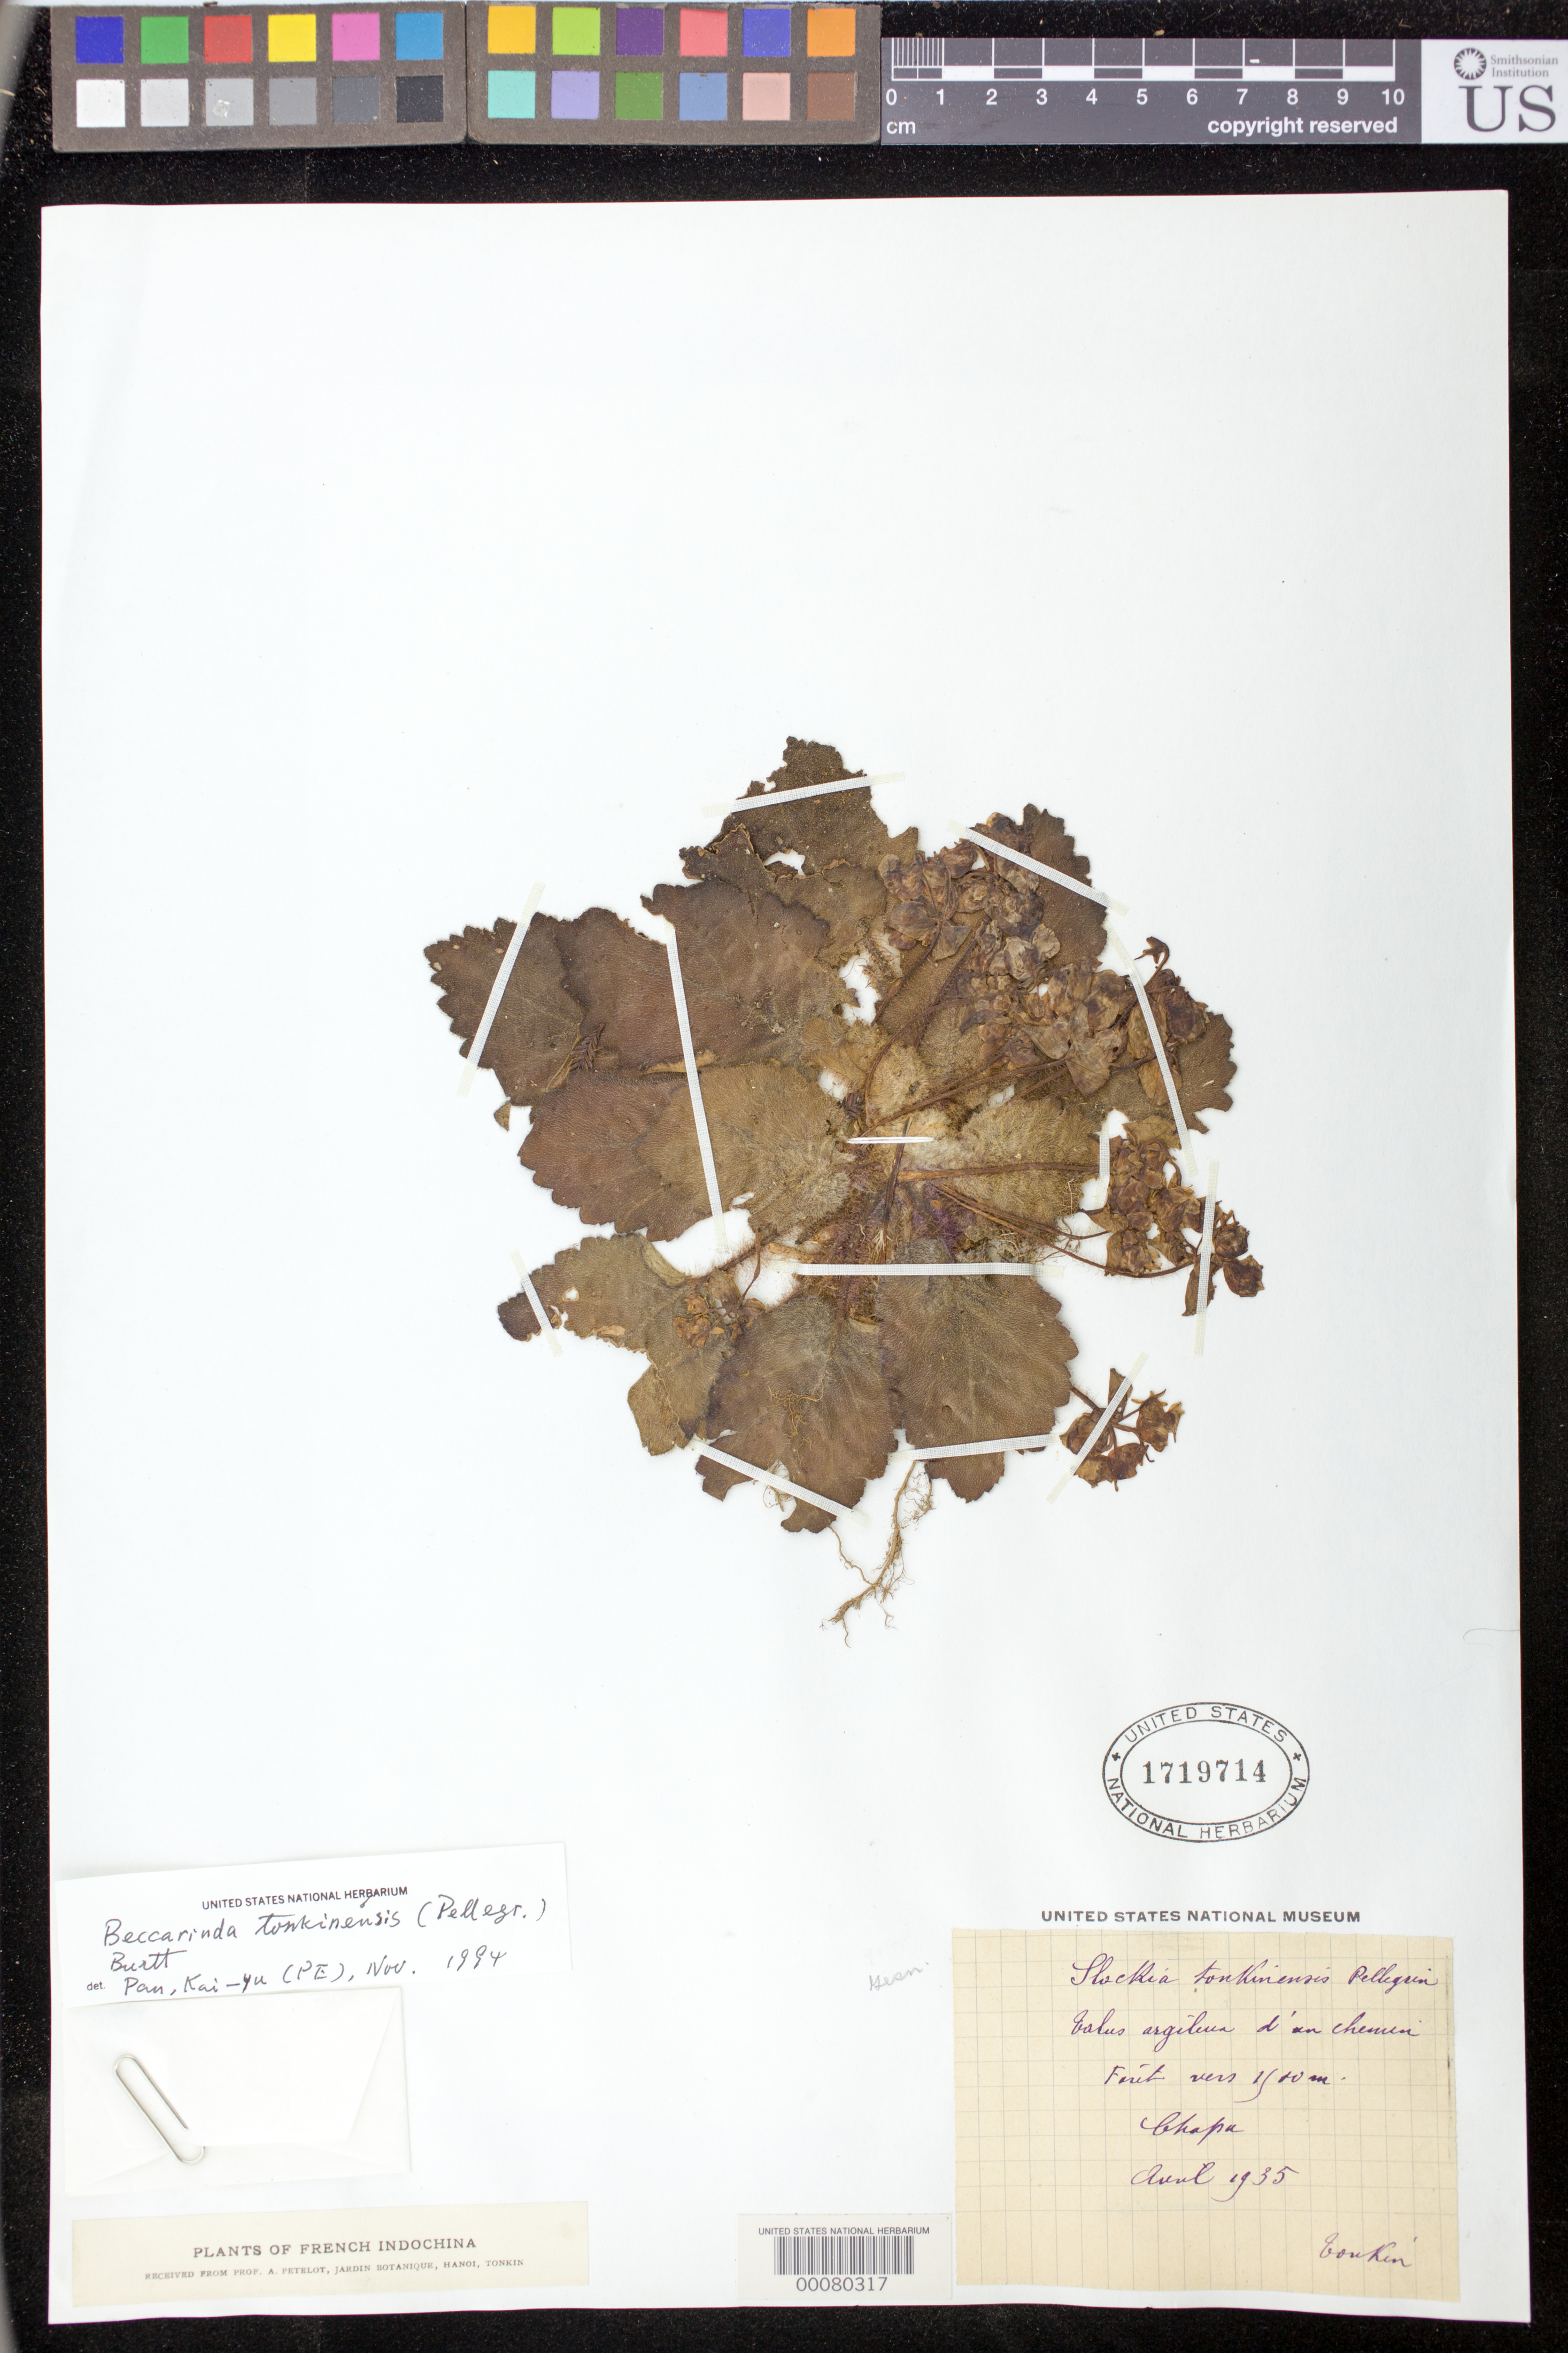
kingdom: Plantae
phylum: Tracheophyta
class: Magnoliopsida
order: Lamiales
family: Gesneriaceae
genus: Beccarinda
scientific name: Beccarinda tonkinensis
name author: (Pellegr.) B.L. Burtt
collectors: A. Petelot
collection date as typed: Apr 1935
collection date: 1935-04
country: Vietnam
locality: Tonkin: Chapa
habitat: Forests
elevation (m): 1100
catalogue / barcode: US 1719714